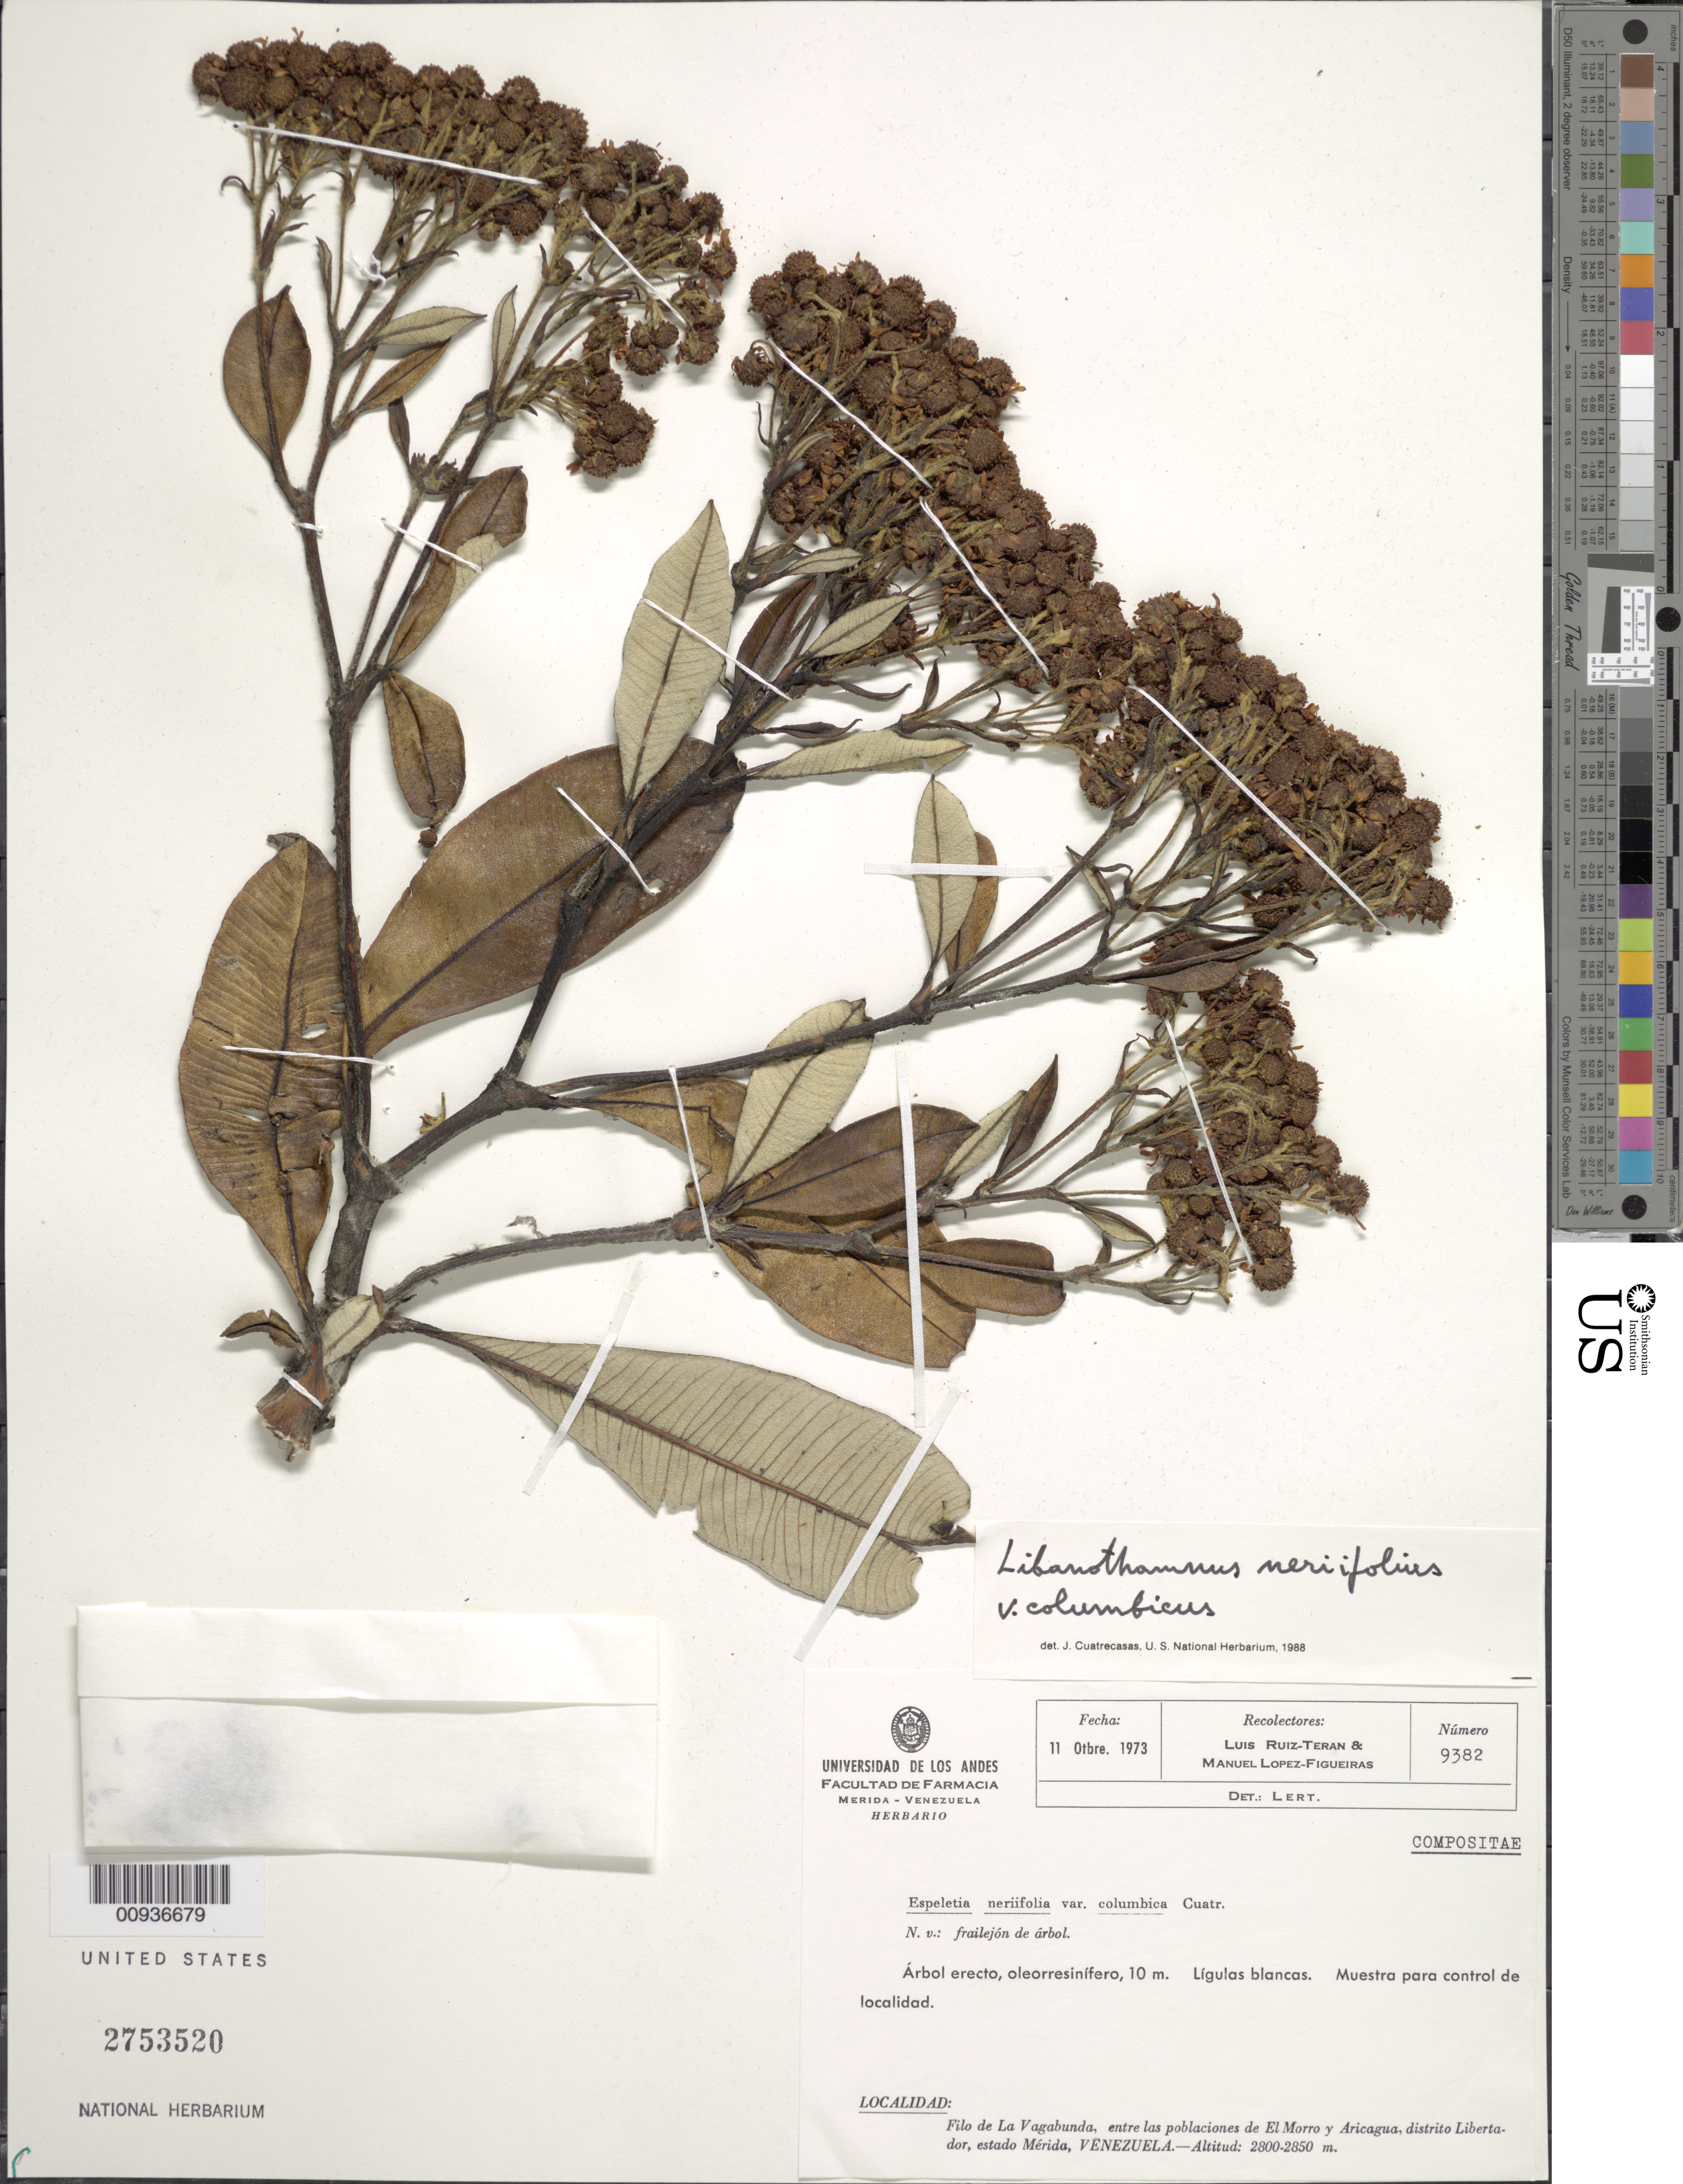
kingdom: Plantae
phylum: Tracheophyta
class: Magnoliopsida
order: Asterales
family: Asteraceae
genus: Libanothamnus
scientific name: Libanothamnus neriifolius var. columbicus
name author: (Cuatrec.) Cuatrec.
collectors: L. Teran & M. López Figueiras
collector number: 9382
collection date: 1973-10-11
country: Venezuela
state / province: Mérida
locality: Filo de La Vagabunda, entre las poblaciones de El Morro y Aricagua, Distrito Libertador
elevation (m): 2800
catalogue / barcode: US 2753520